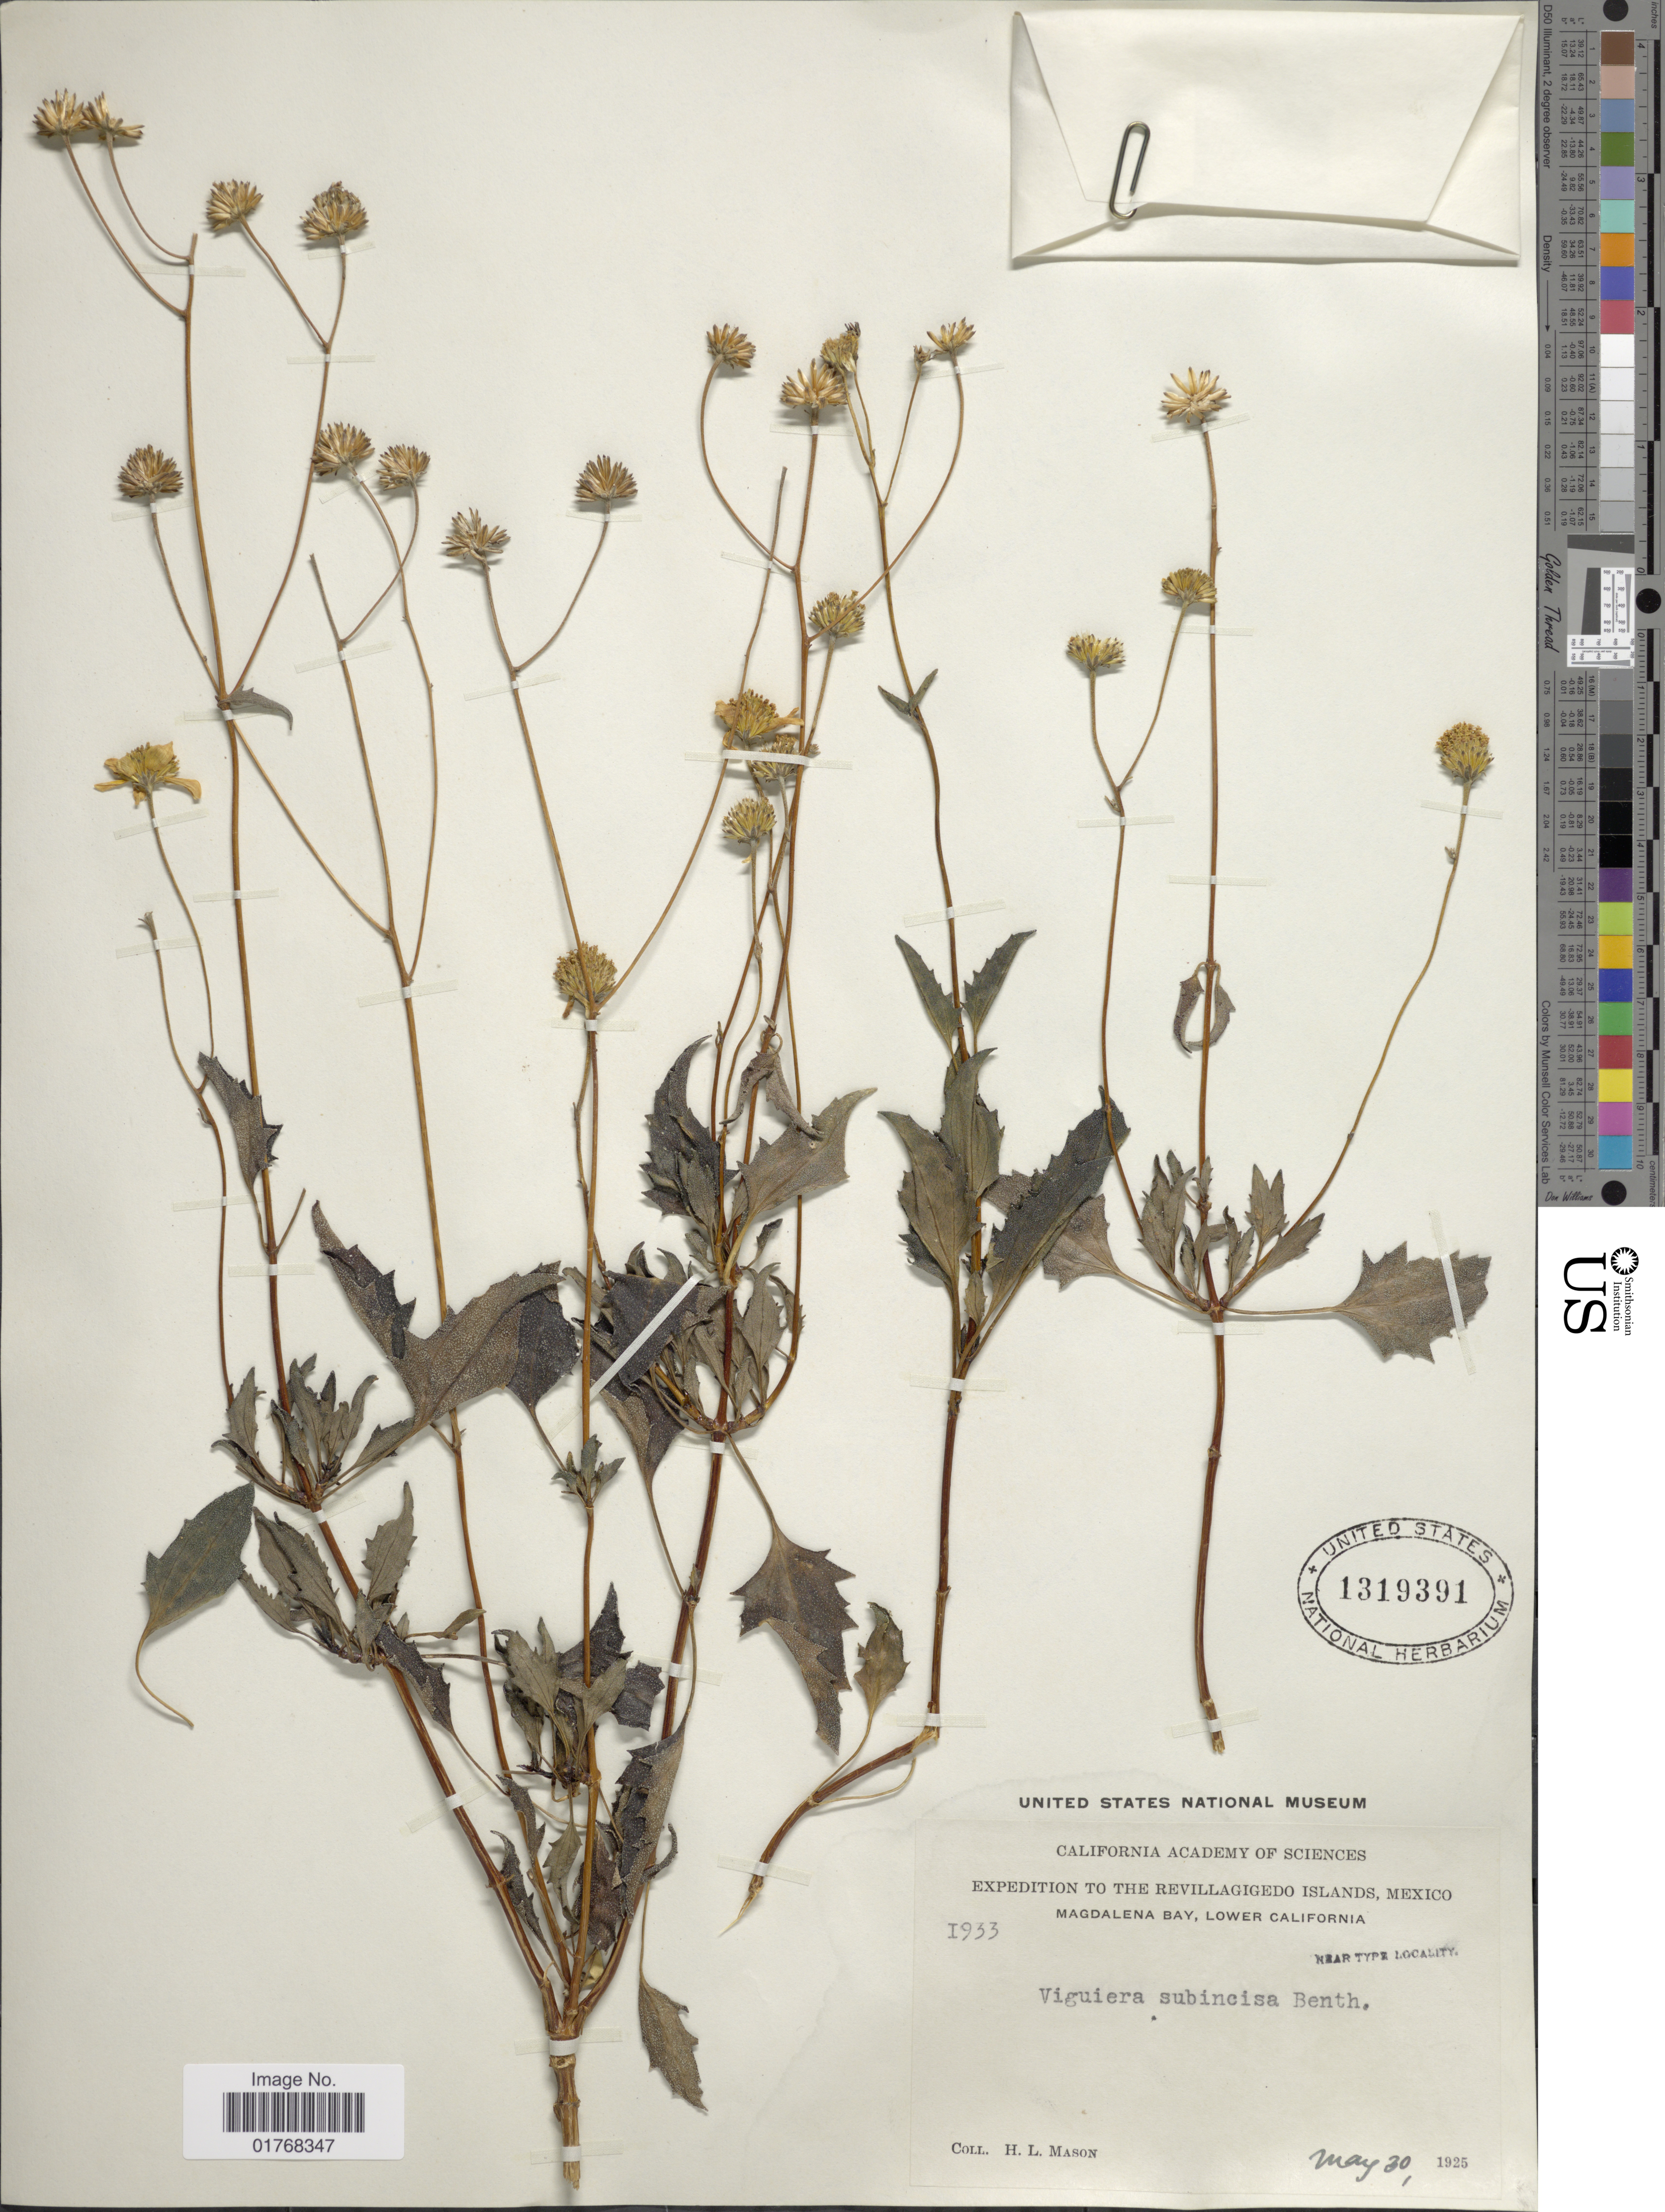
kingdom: Plantae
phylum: Tracheophyta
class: Magnoliopsida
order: Asterales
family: Asteraceae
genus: Viguiera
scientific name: Viguiera subincisa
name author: Benth.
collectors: H. L. Mason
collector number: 1933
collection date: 1925-05-30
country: Mexico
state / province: Baja California Sur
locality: The Revillagigedo Islands, Magdalena Bay, Lower California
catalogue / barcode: US 1319391